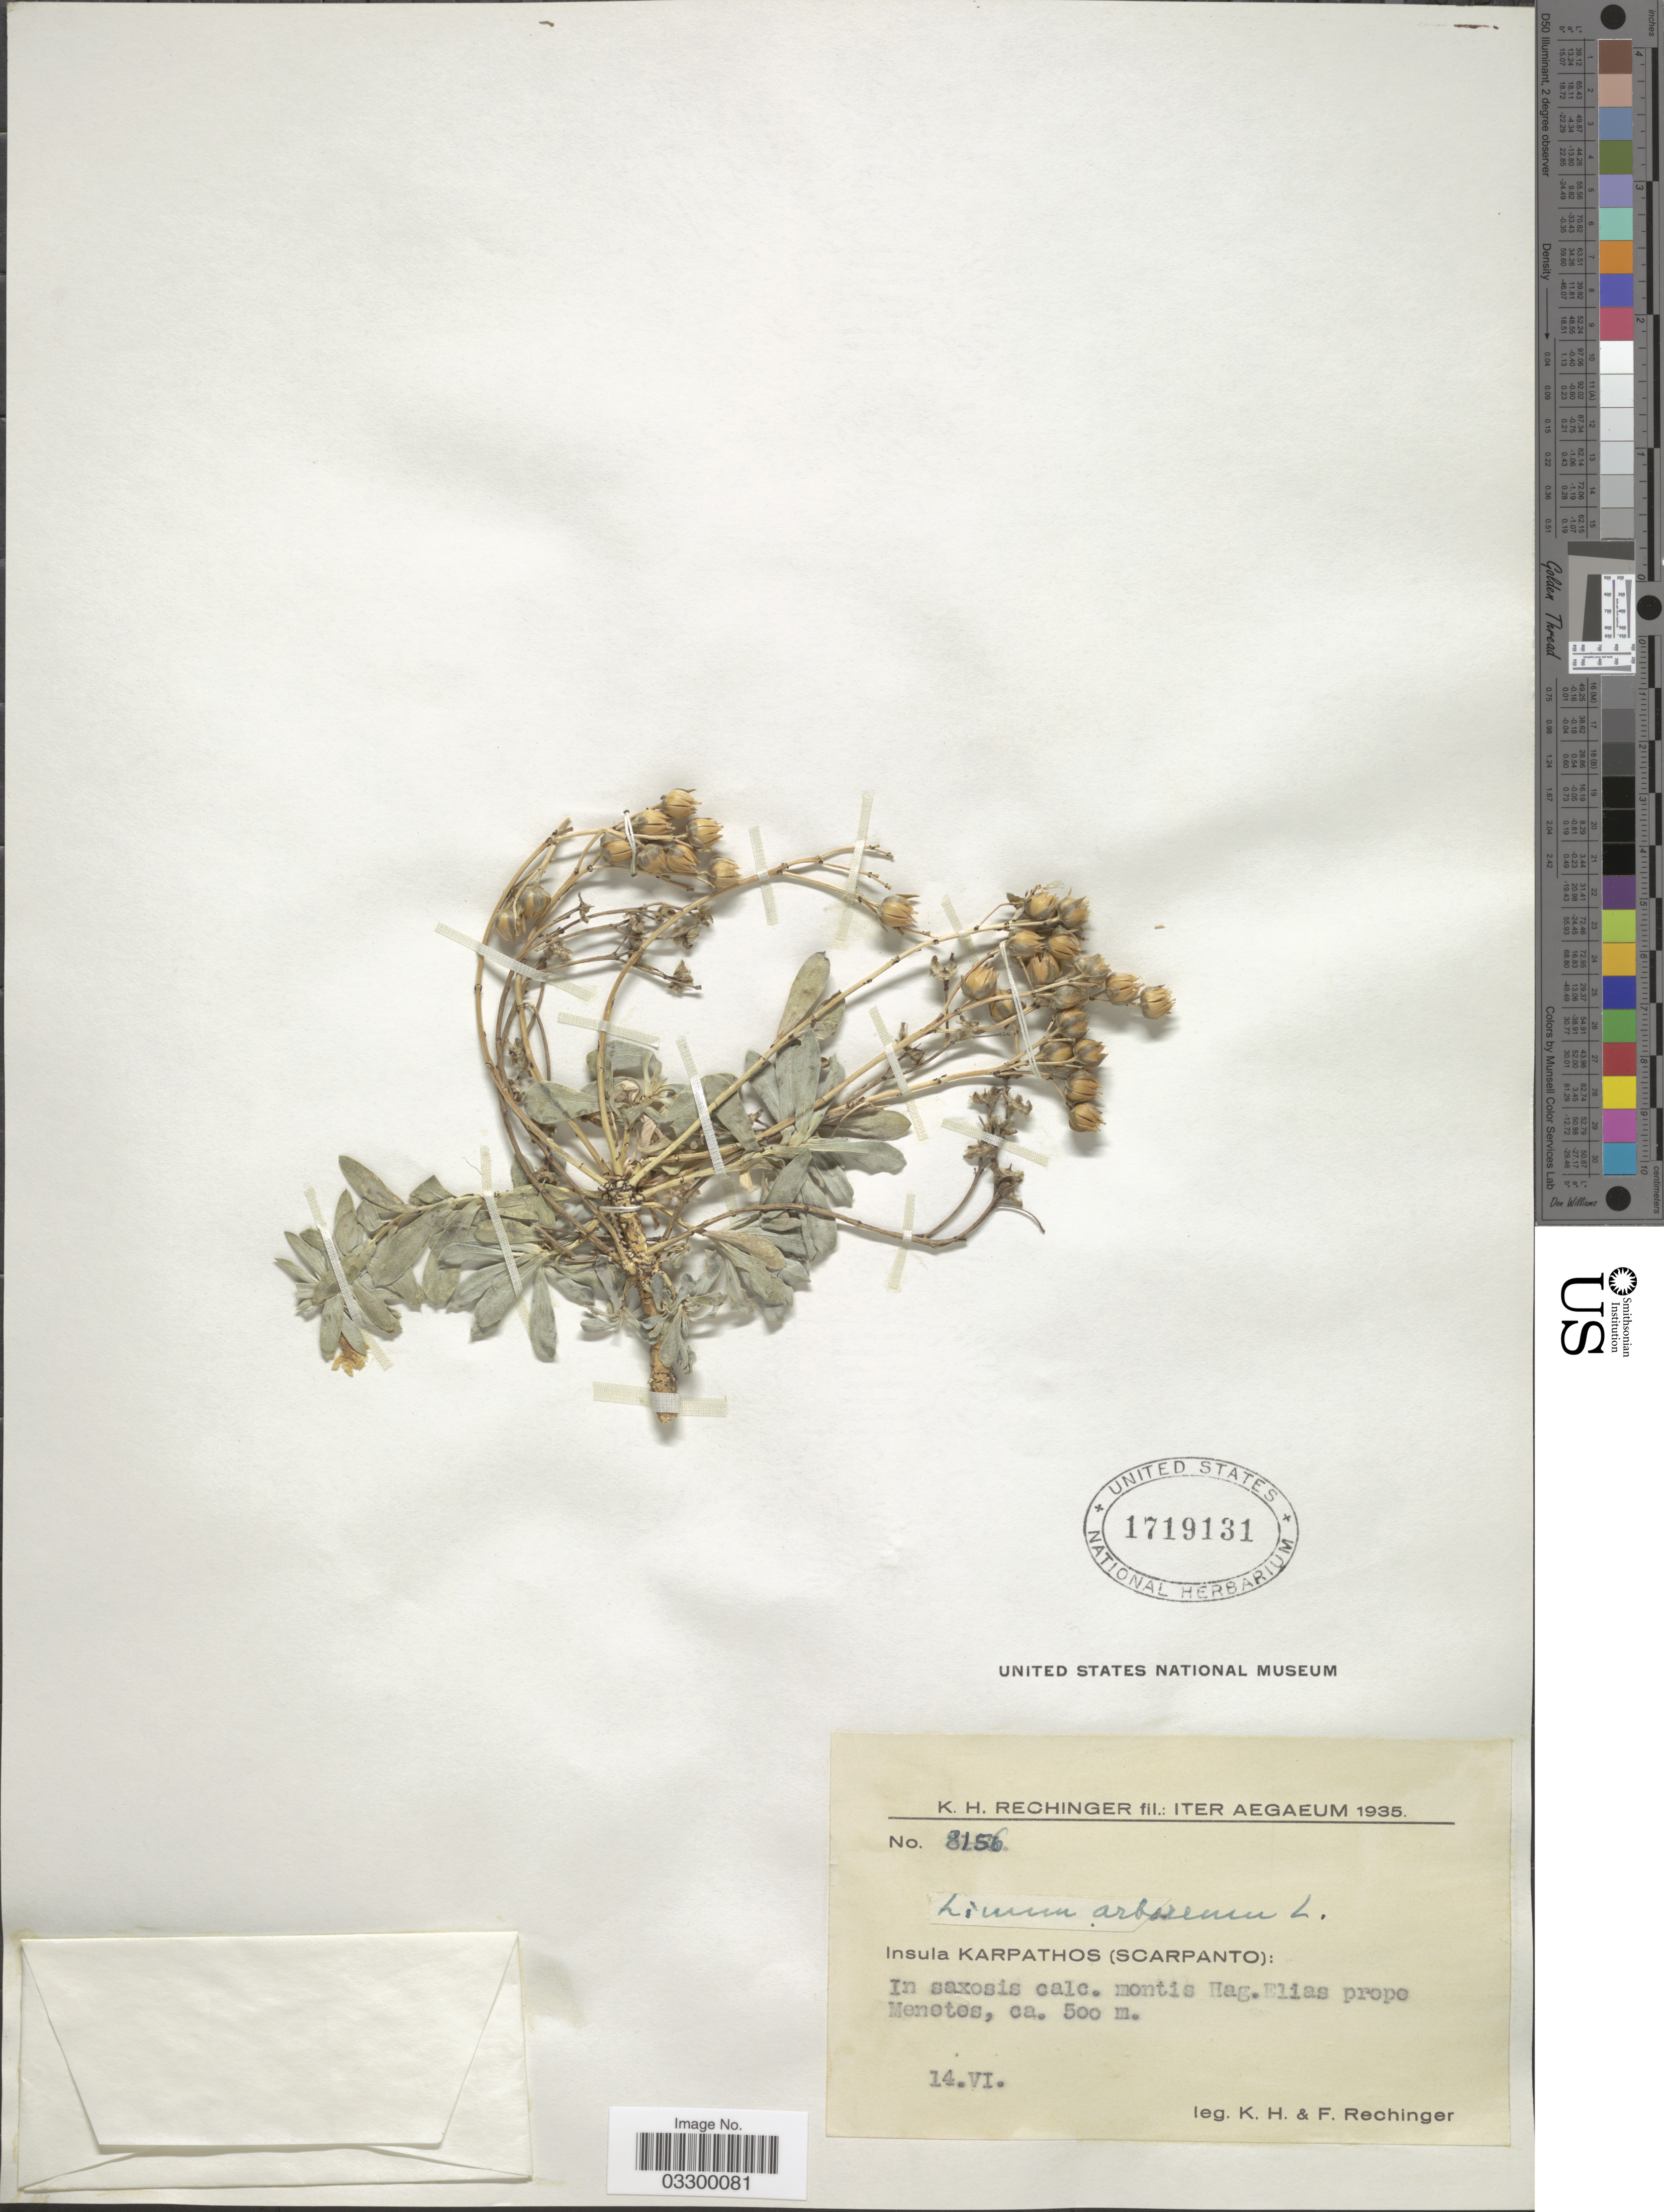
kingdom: Plantae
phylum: Tracheophyta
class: Magnoliopsida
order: Malpighiales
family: Linaceae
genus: Linum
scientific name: Linum arboreum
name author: L.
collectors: K. H. Rechinger & F. Rechinger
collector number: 8156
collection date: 1935-06-14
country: Greece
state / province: South Aegean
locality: Insula Karpathos (Scarpanto): In saxosis calc. montis Hag. Eliss prope Menetes.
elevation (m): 500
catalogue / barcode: US 1719131